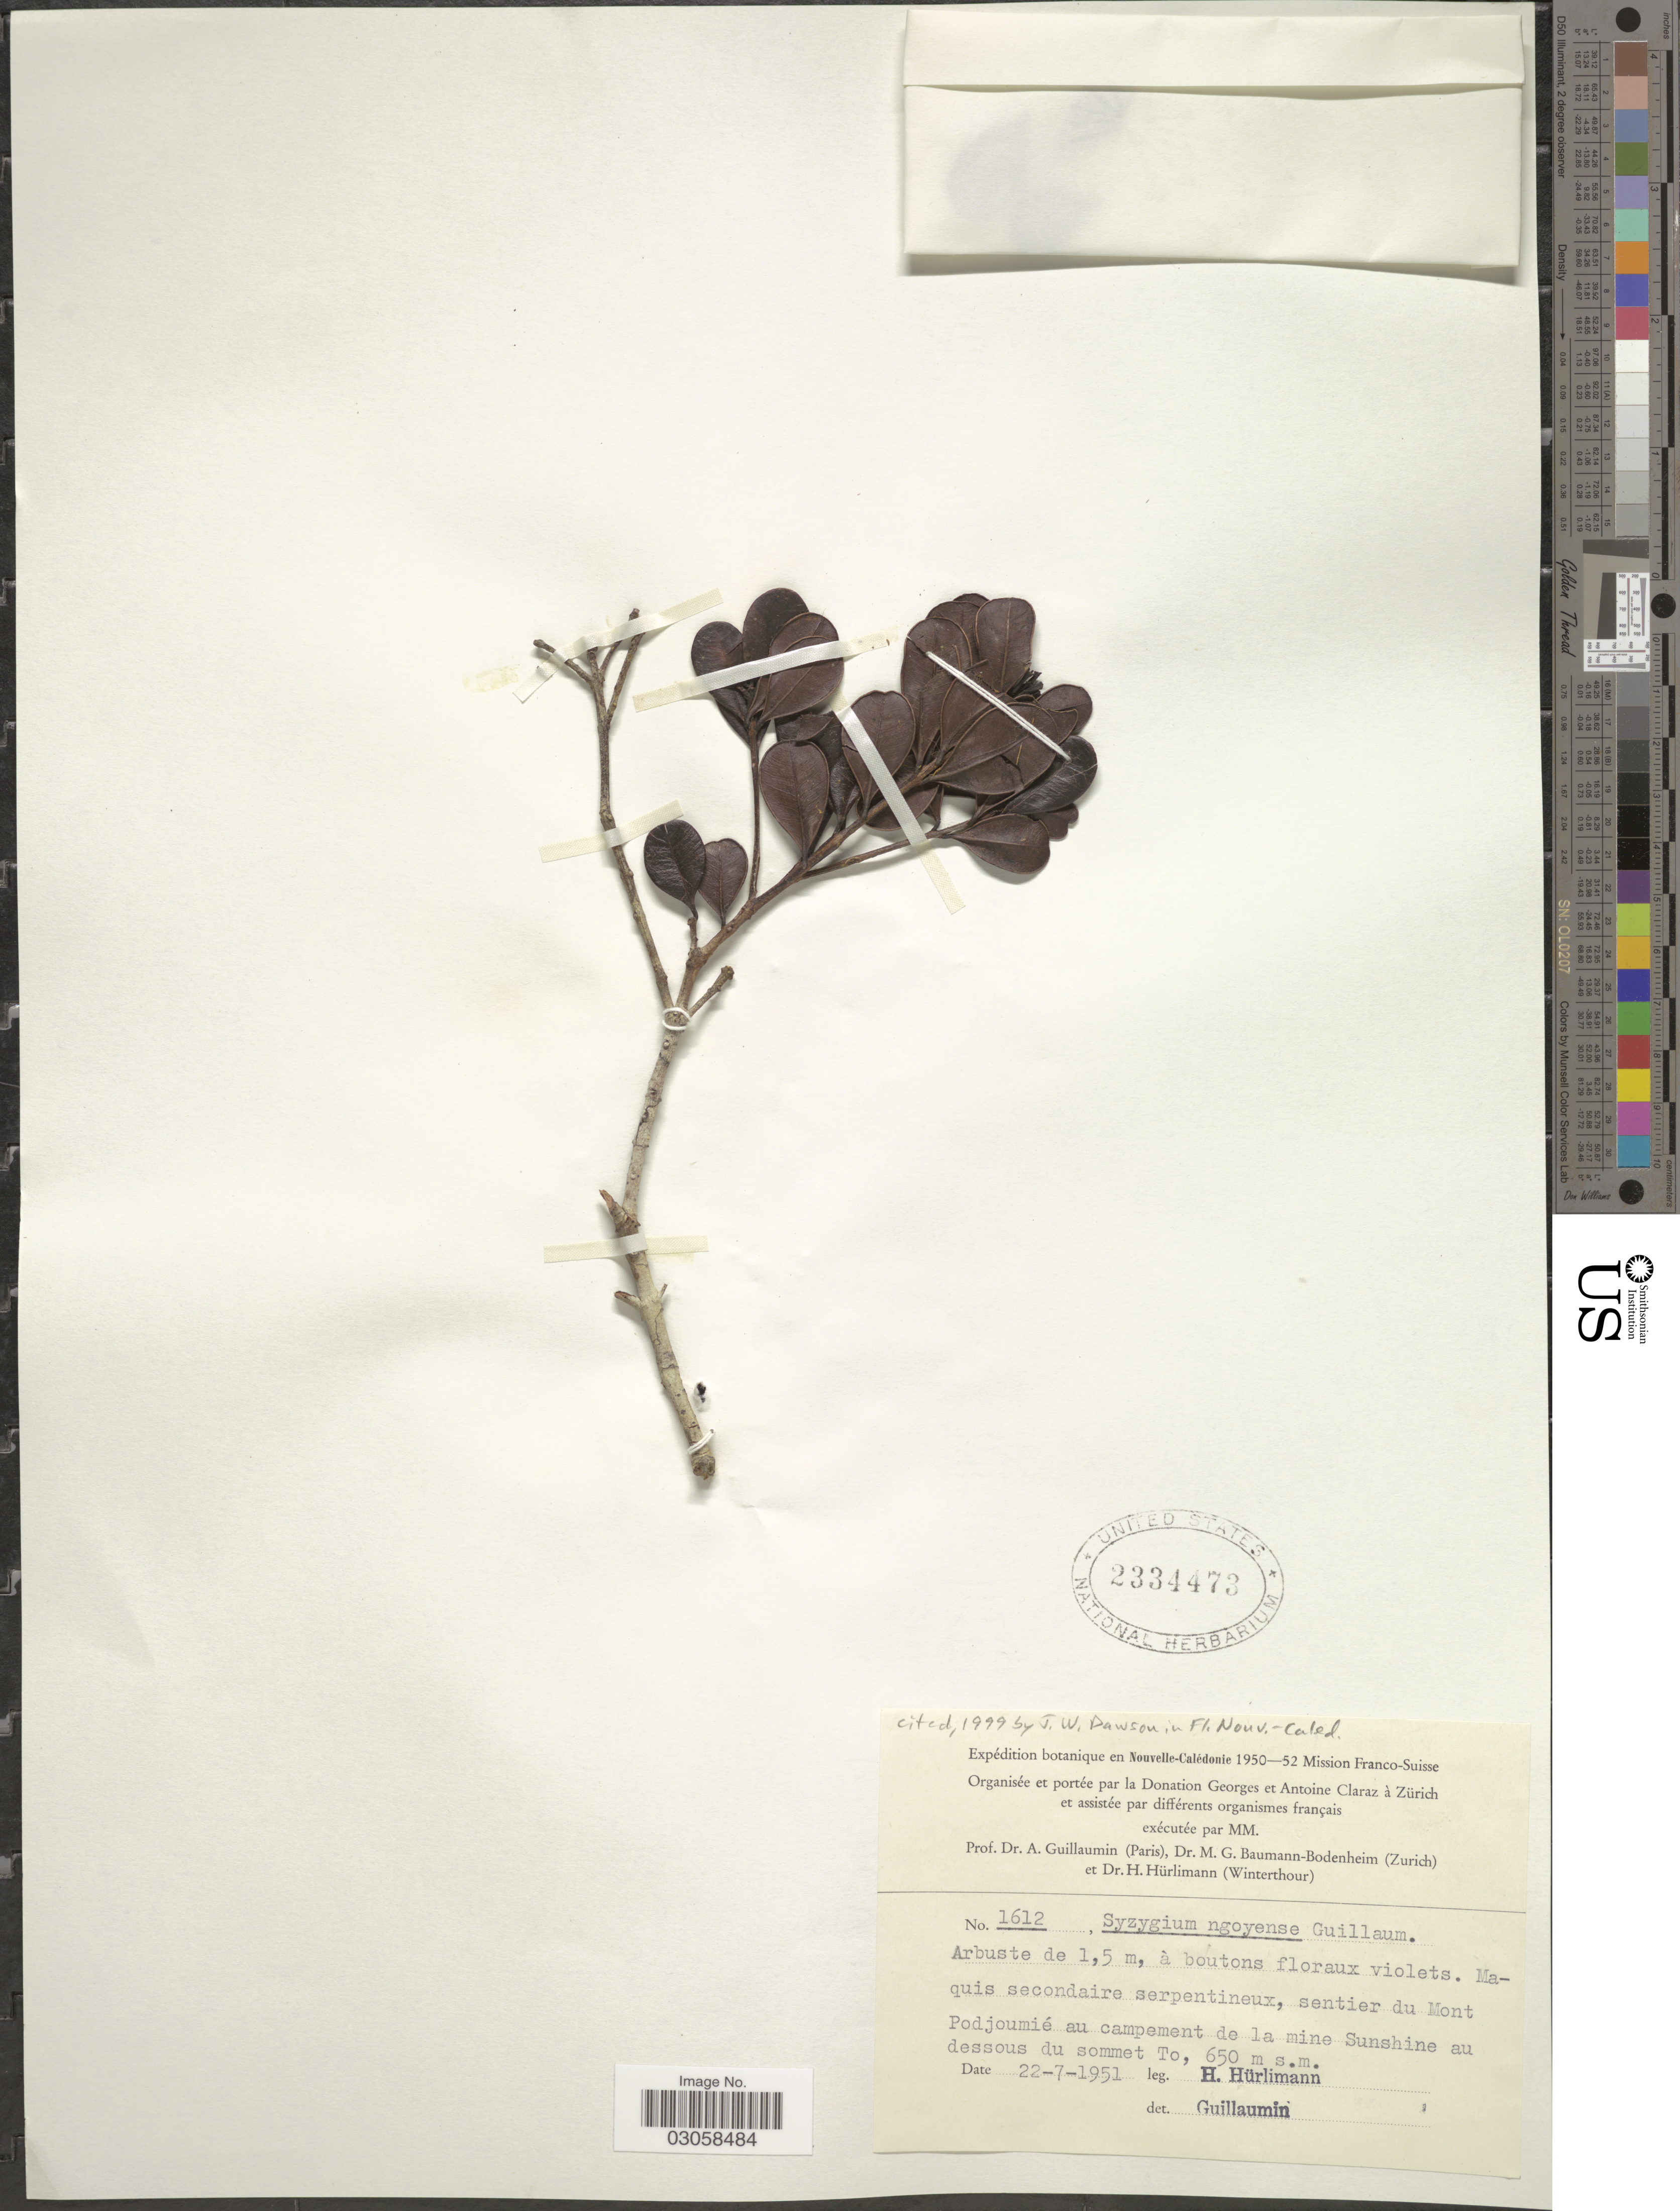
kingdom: Plantae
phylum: Tracheophyta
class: Magnoliopsida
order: Myrtales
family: Myrtaceae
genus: Syzygium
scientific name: Syzygium ngoyense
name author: (Schltr.) Guillaumin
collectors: H. Hürlimann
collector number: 1612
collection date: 1951-07-22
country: New Caledonia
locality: Nouvelle-Calédonie. Maquis secondaire serpentineux, sentier du Mont Podjoumié au campement de la mine Sunshine au dessous du sommet To.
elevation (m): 650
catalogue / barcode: US 2334473